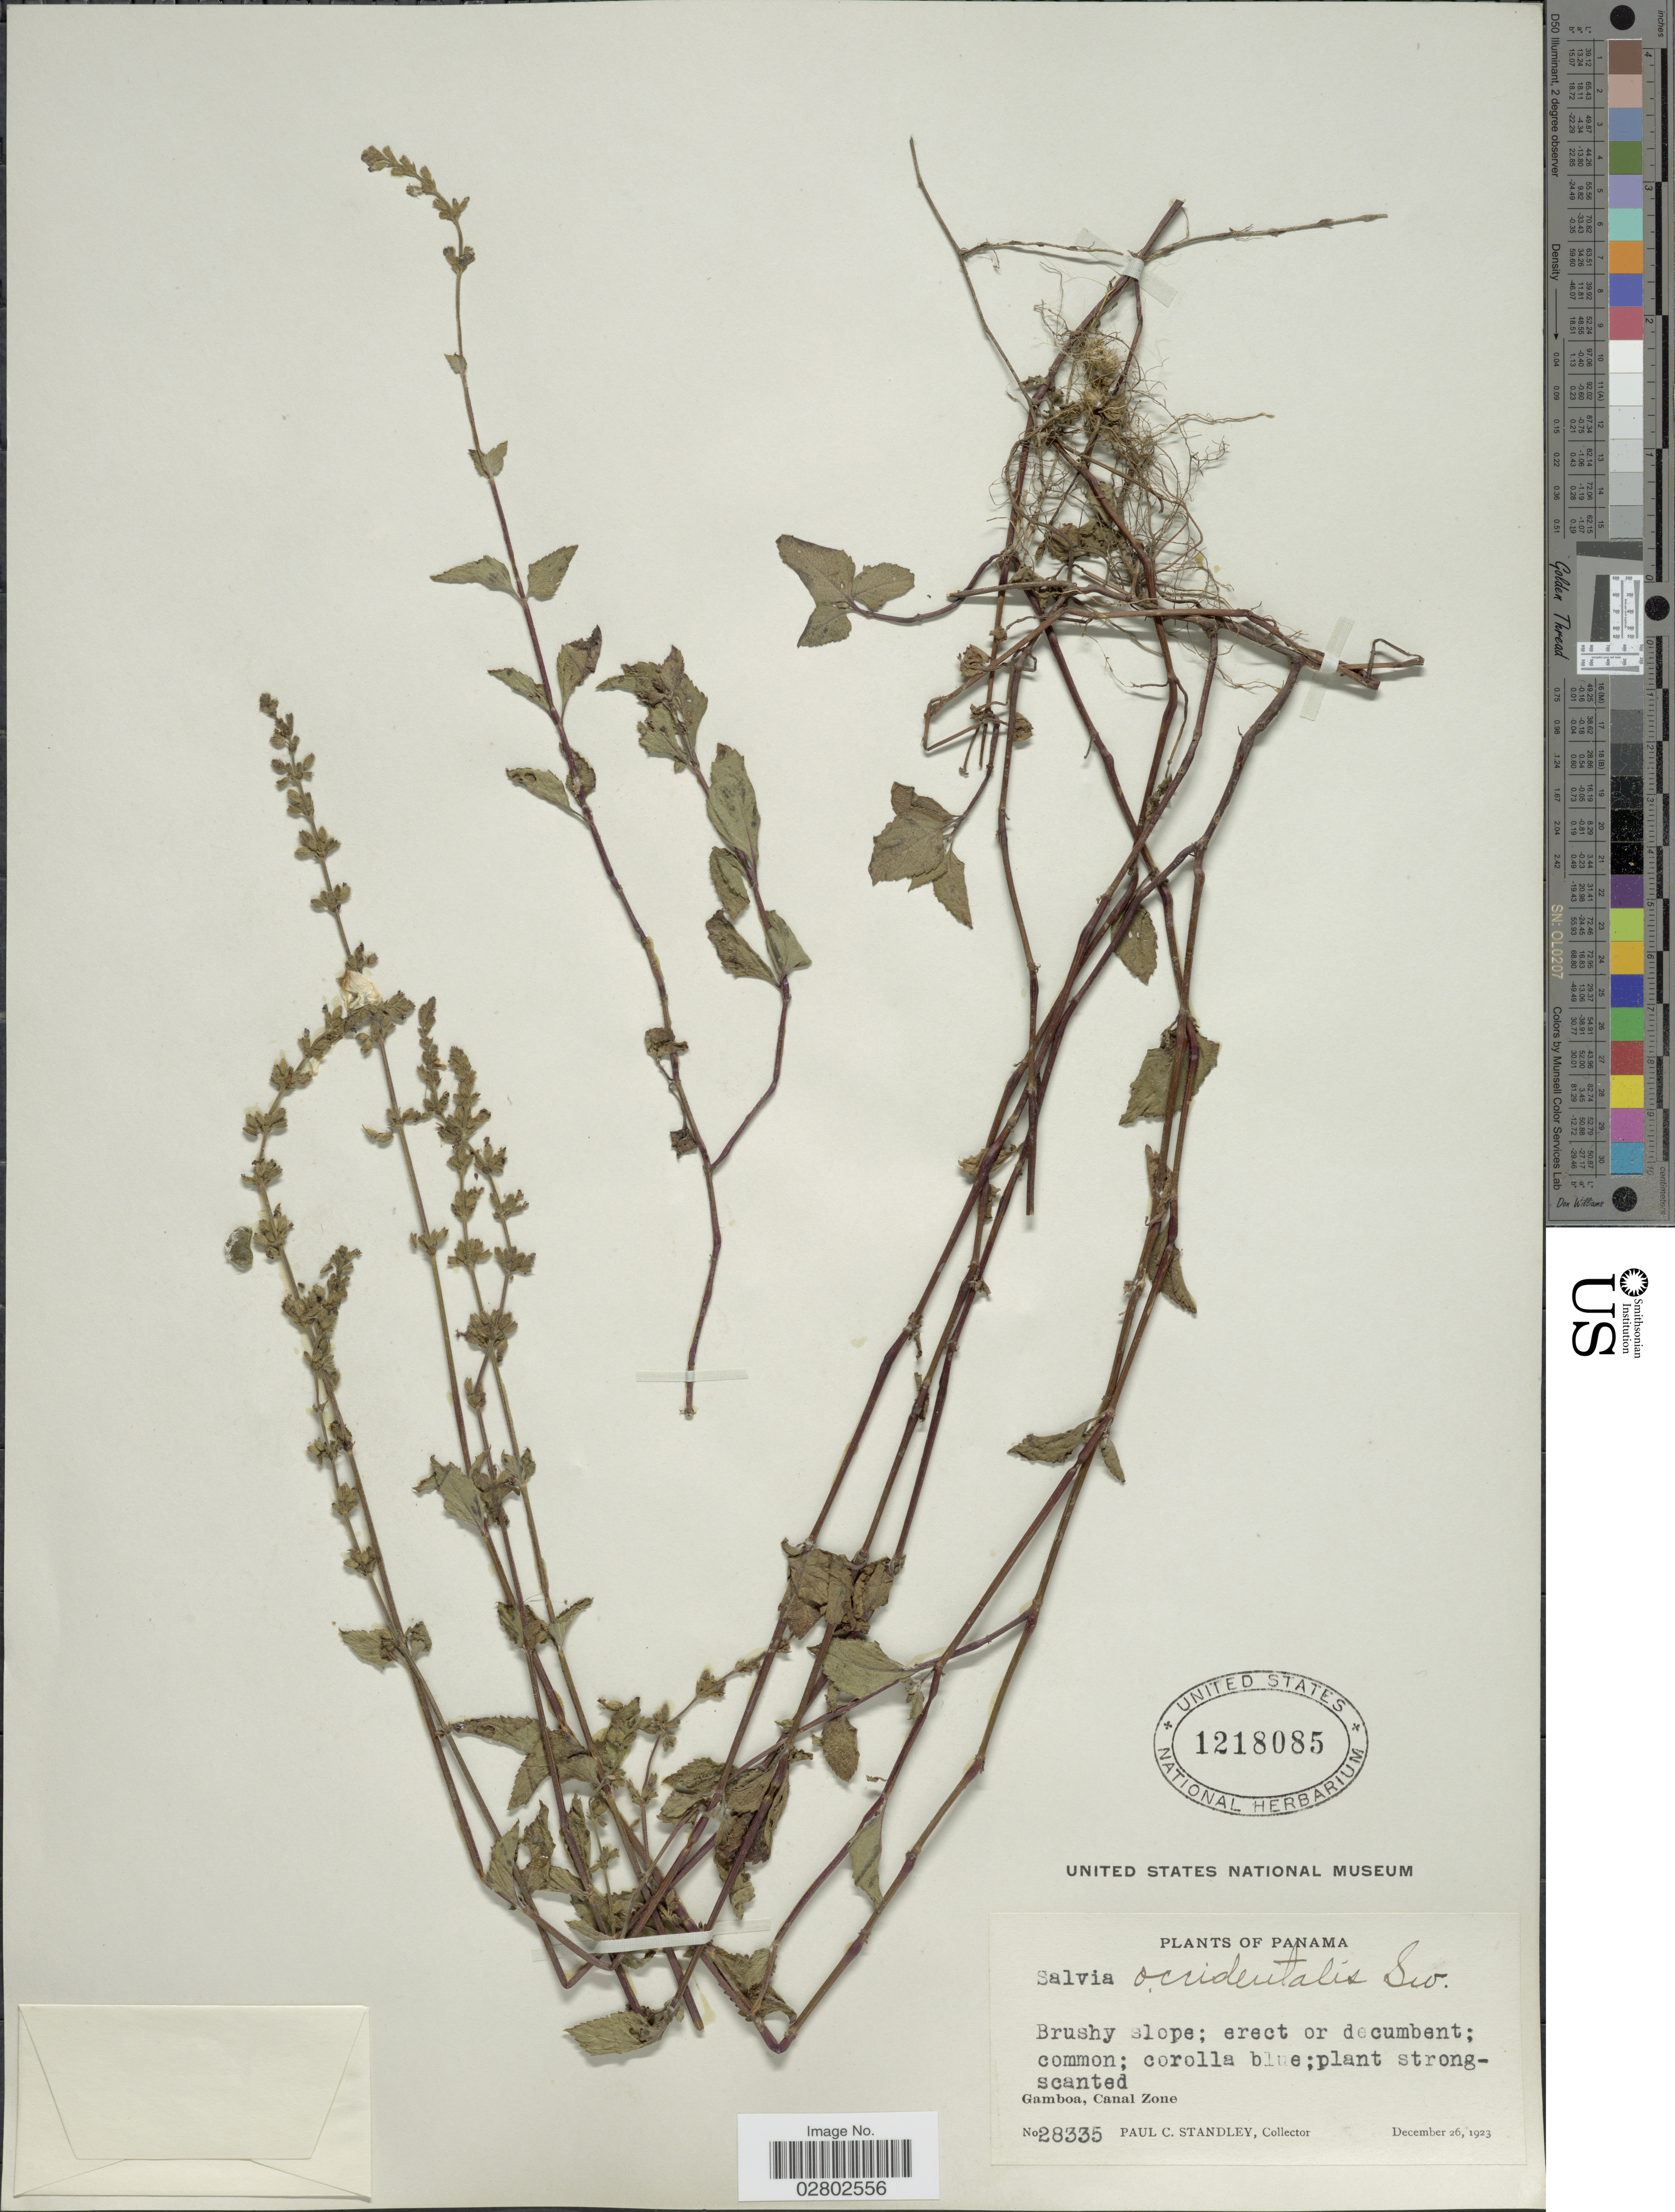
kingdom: Plantae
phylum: Tracheophyta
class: Magnoliopsida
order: Lamiales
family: Lamiaceae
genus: Salvia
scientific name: Salvia occidentalis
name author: Sw.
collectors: P. C. Standley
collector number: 28335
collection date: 1923-12-26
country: Panama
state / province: Colón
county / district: Canal Zone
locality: Gamboa, Canal Zone.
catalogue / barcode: US 1218085